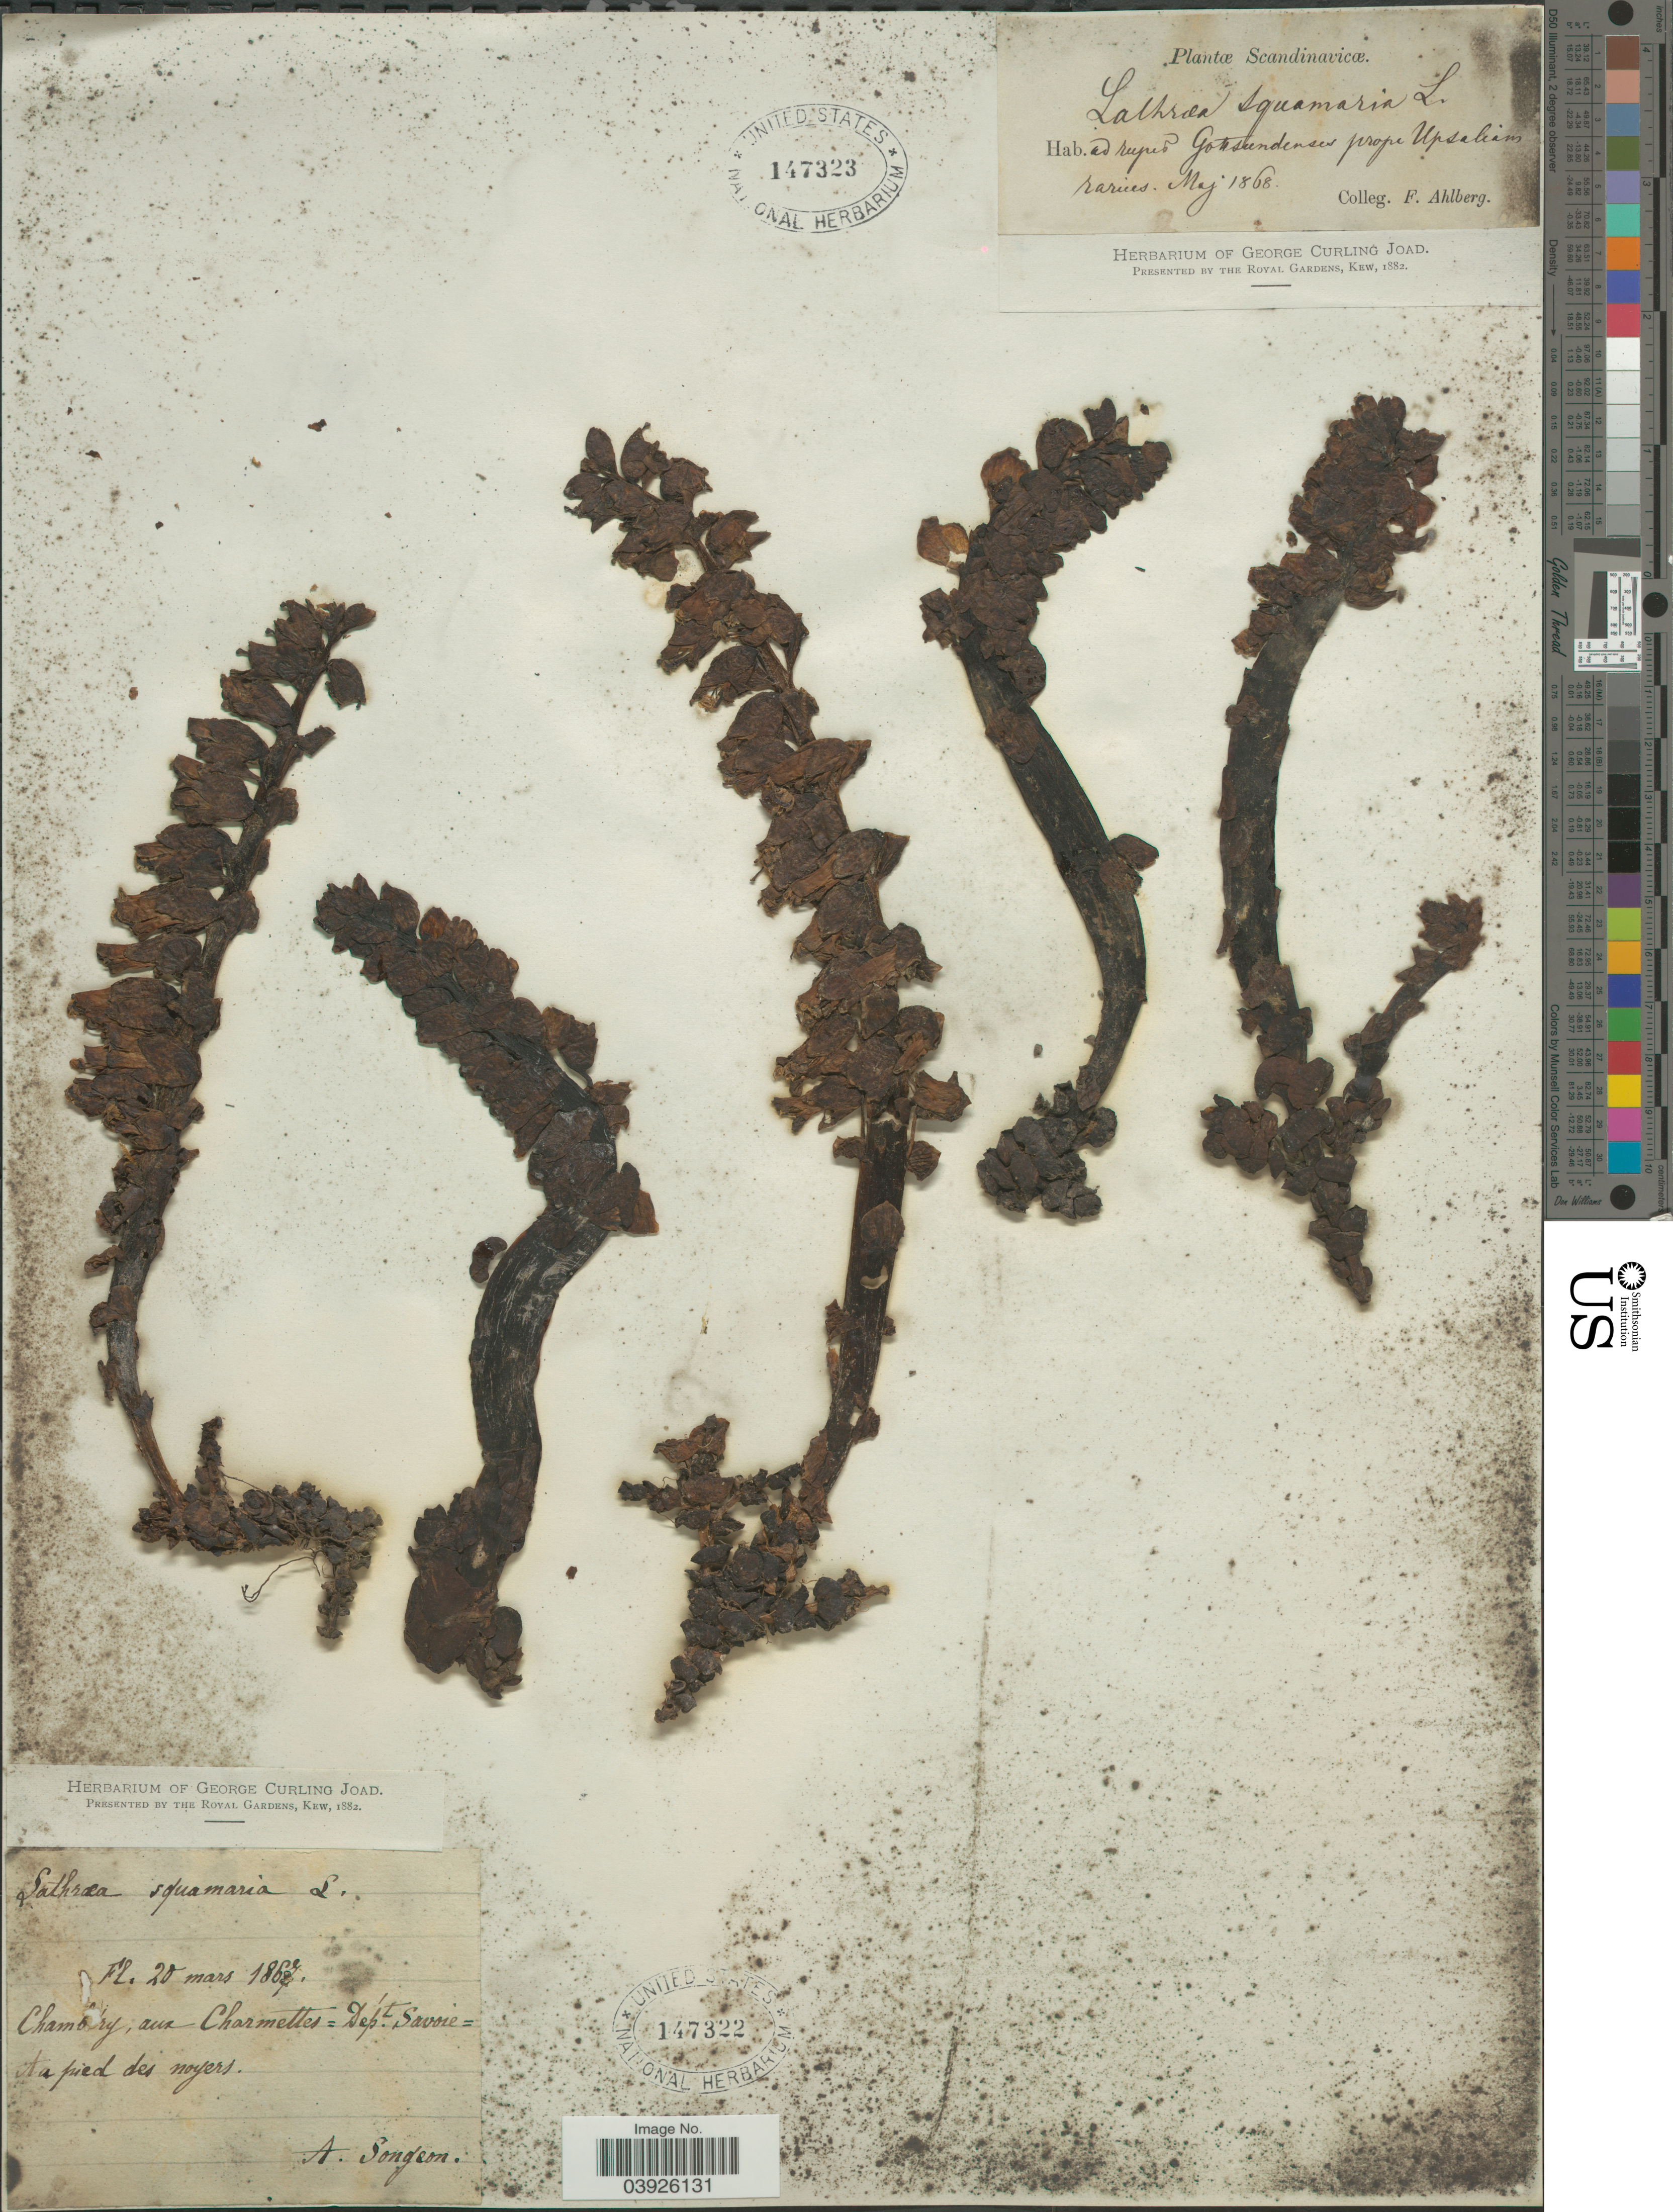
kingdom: Plantae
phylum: Tracheophyta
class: Magnoliopsida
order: Lamiales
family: Orobanchaceae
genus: Lathraea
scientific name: Lathraea squamaria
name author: L.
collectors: A. Songeon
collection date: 1867-03-20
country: France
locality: Chamb [illegible text]ry, aux Charmettes. Dept. Savoie.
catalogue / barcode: US 147322